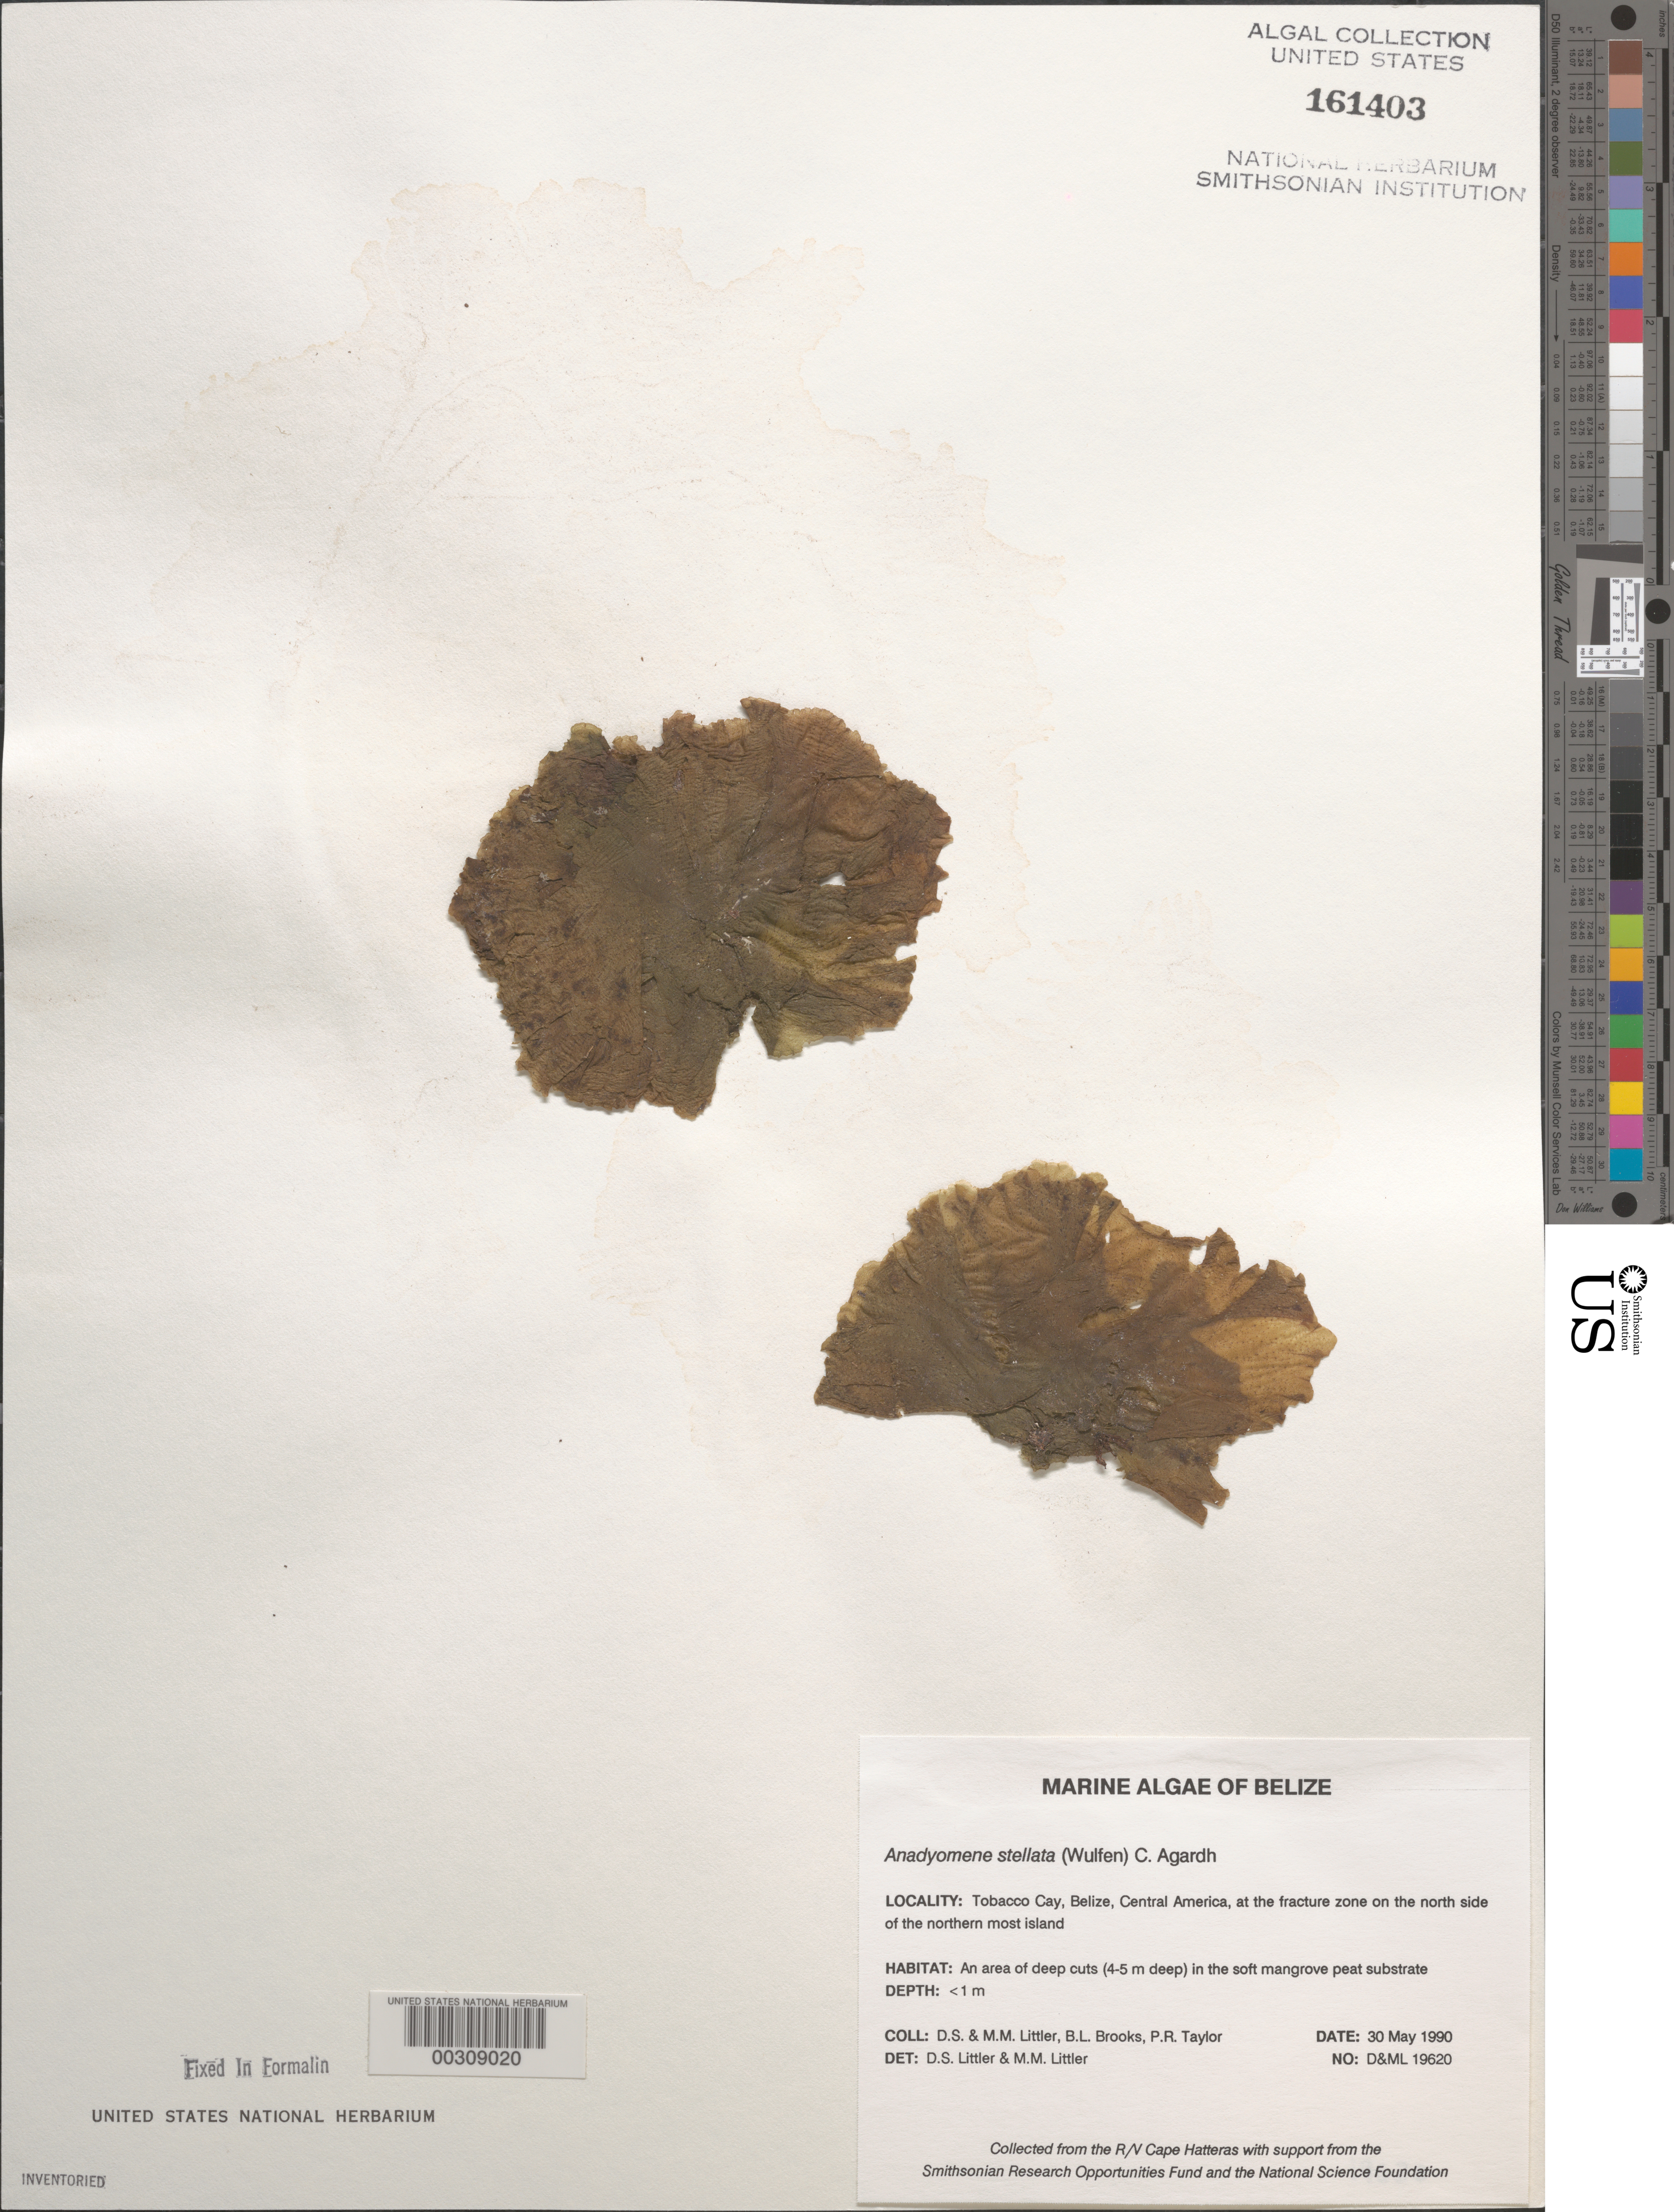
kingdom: Plantae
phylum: Chlorophyta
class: Ulvophyceae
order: Cladophorales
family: Anadyomenaceae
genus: Anadyomene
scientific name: Anadyomene stellata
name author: (Wulfen) C. Agardh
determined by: Littler, D. S.; Littler, M. M.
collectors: D. S. Littler, M. M. Littler, B. Brooks & P. R. Taylor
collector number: D&ML 19620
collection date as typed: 30 May 1990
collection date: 1990-05-30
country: Belize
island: Tobacco Cay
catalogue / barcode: US 161403